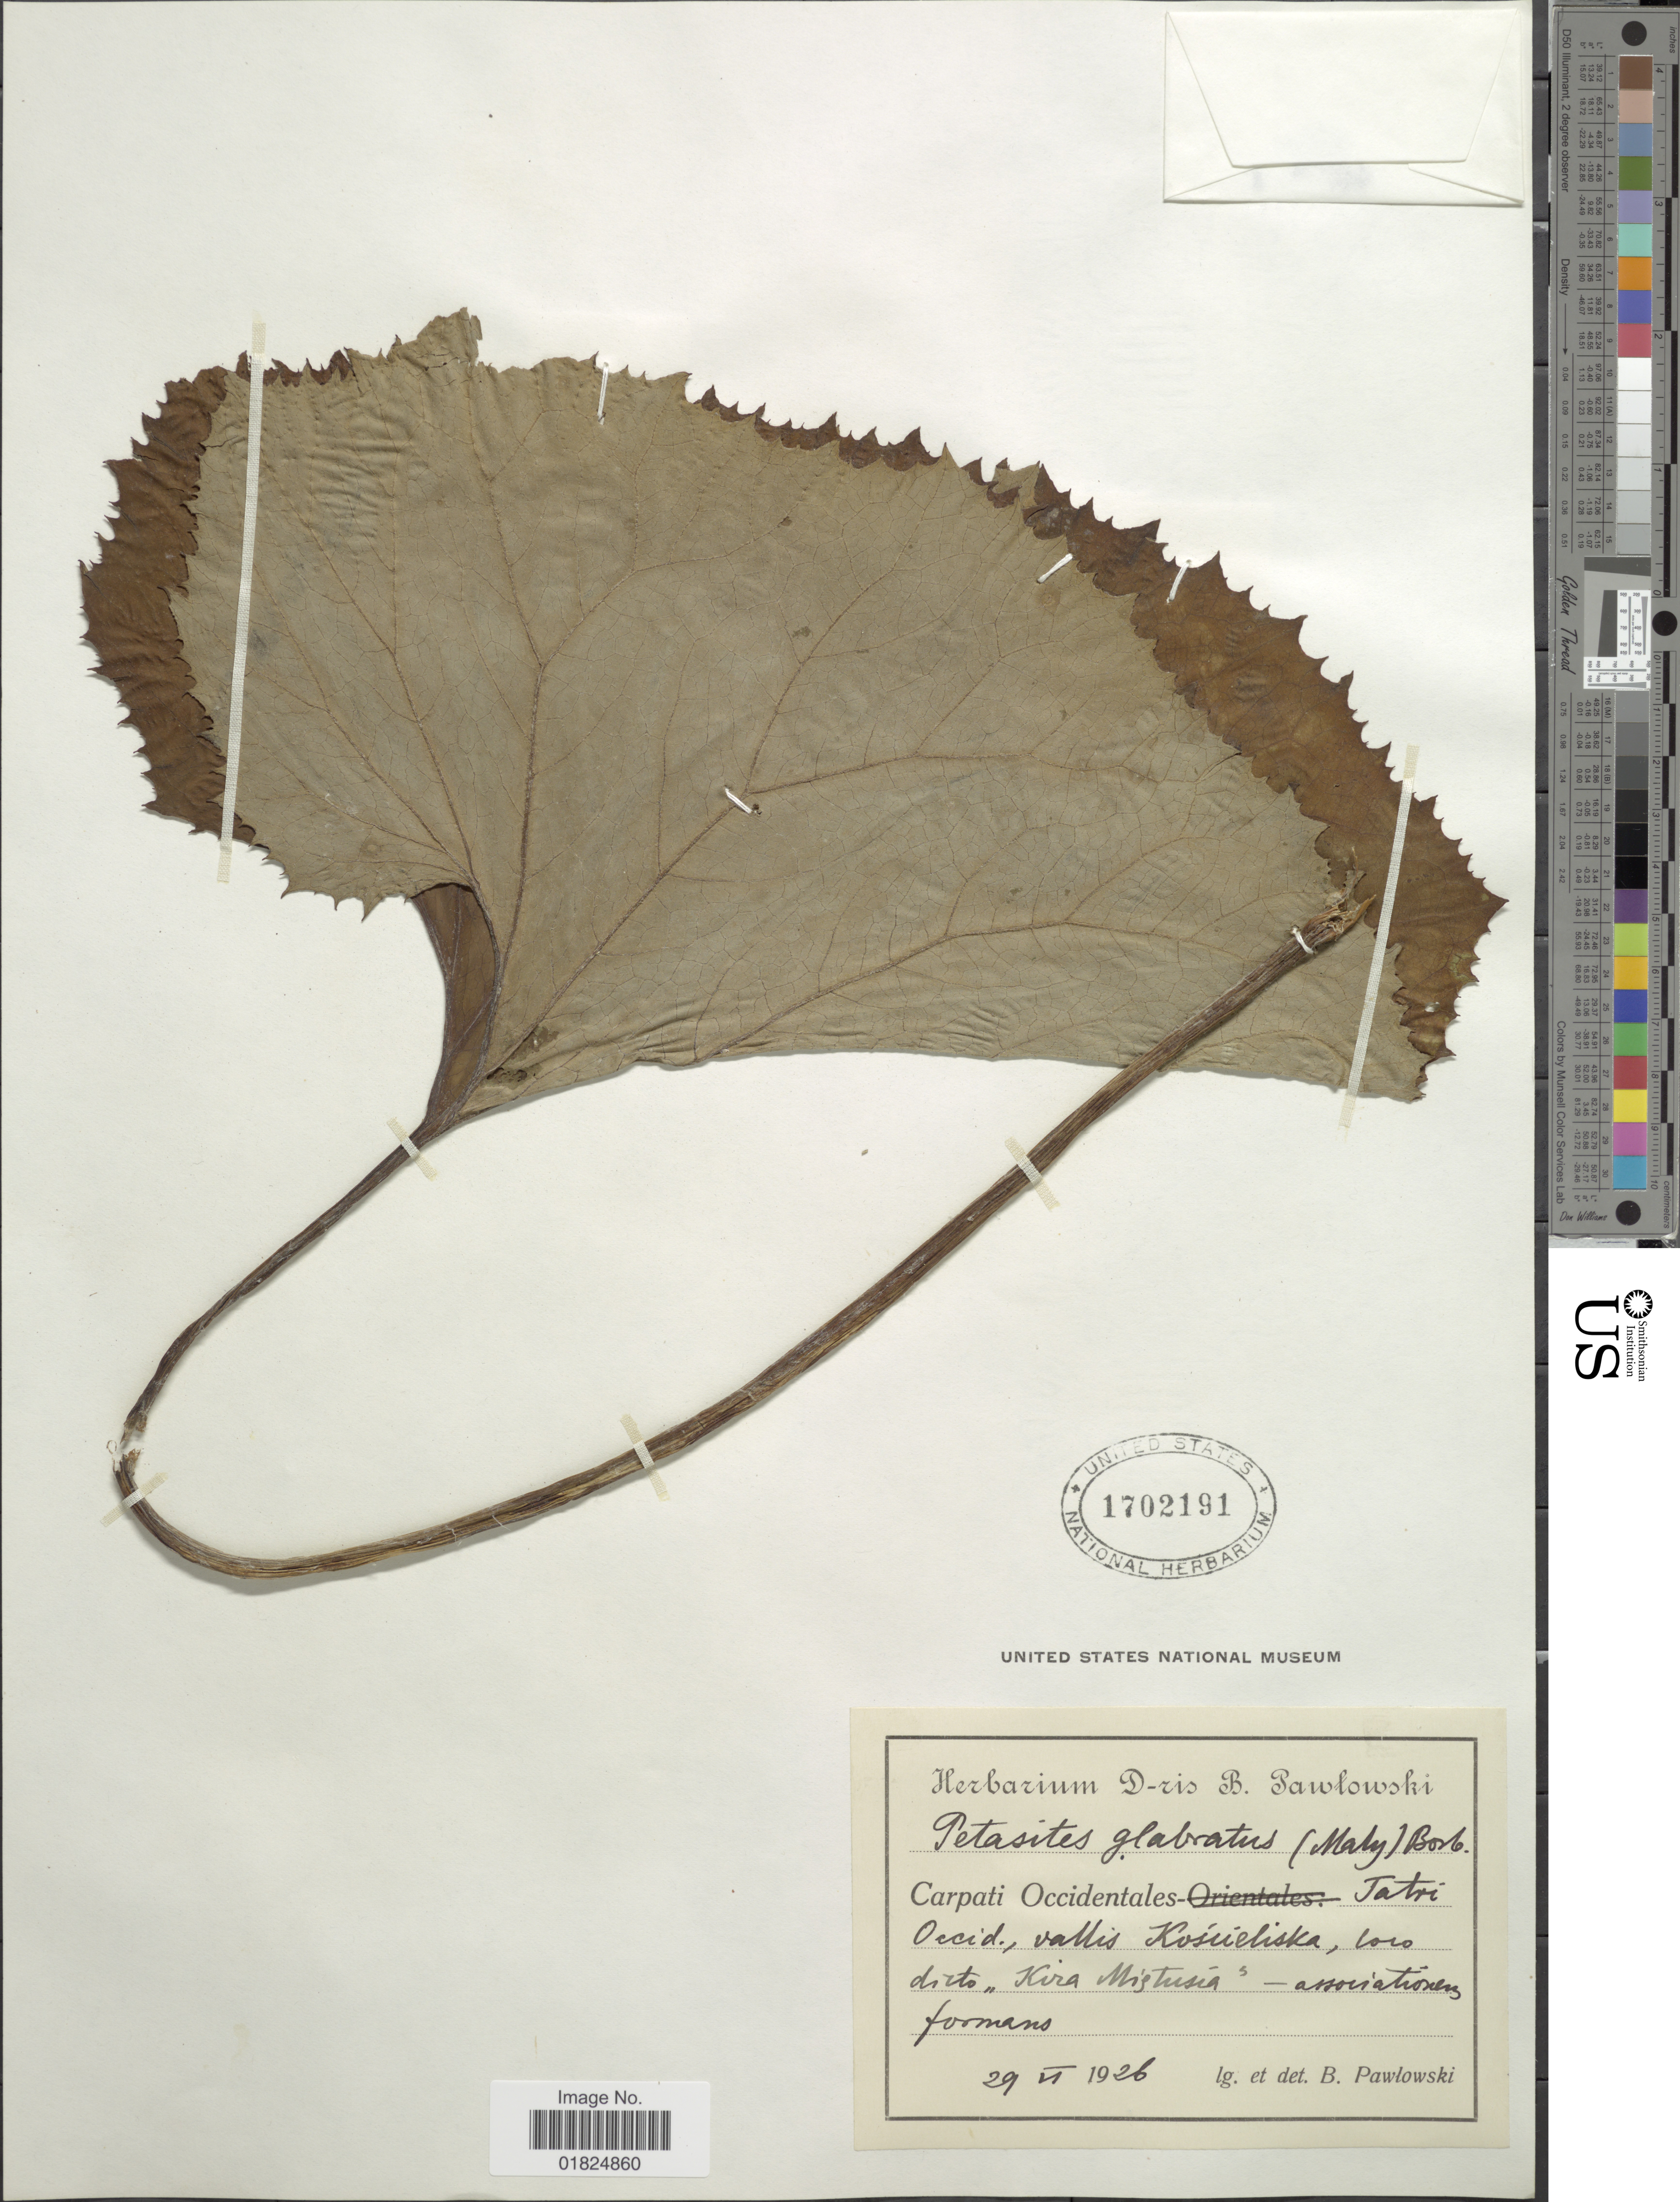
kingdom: Plantae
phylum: Tracheophyta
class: Magnoliopsida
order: Asterales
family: Asteraceae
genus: Petasites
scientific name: Petasites kablikianus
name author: Tausch ex Bercht.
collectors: B. Pawlowski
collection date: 1926-06-29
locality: Carpati Occidentales. Tatri. Occid., vallis Kosuchiska, coco dicto Kira Mistusia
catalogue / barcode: US 1702191